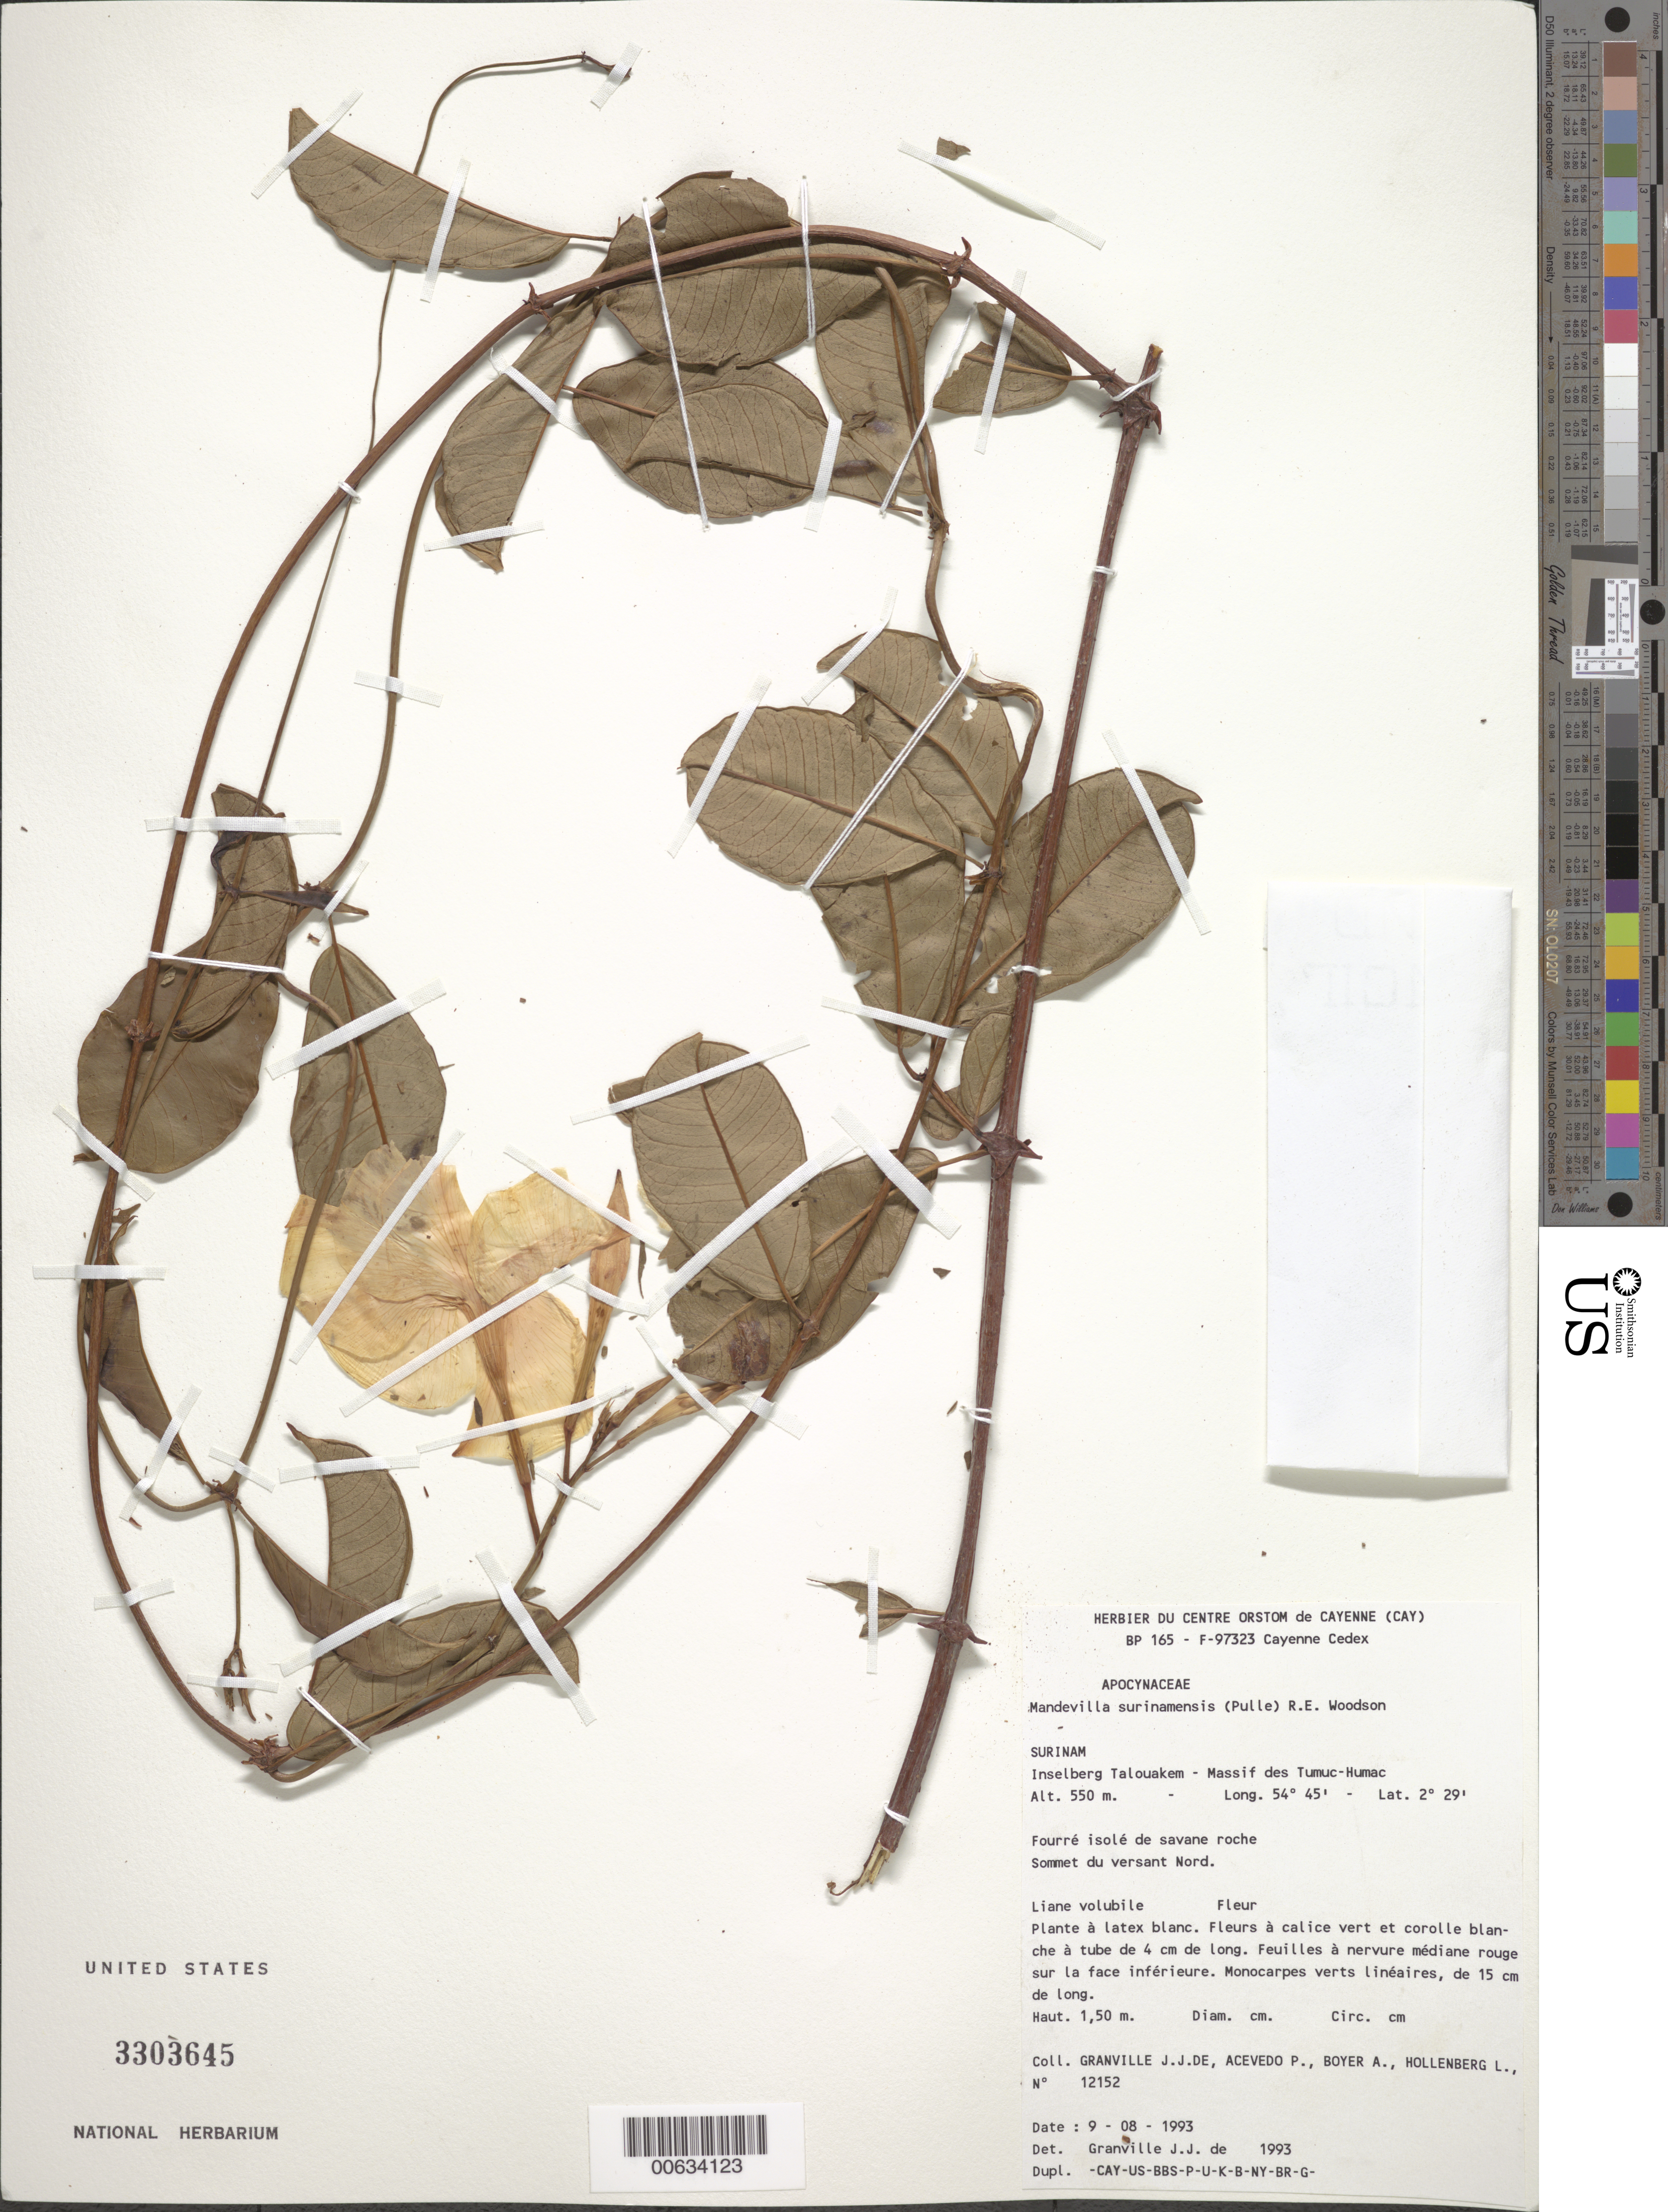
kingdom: Plantae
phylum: Tracheophyta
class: Magnoliopsida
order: Gentianales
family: Apocynaceae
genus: Mandevilla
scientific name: Mandevilla surinamensis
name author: (Pulle) Woodson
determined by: Granville, J. J. de, (CAY), Institut de Recherche pour le Developpement (IRD) (FRENCH GUIANA)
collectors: J.-J. de Granville, P. Acevedo-Rodr., A. Boyer & L. Hollenberg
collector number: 12152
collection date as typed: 9-Aug-93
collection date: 1993-08-09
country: Suriname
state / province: Sipaliwini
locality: Inselberg Talouakem, Massif des Tumuc-Humac; sommet du versant Nord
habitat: Forre isole de savane roche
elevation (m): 550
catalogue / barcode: US 3303645